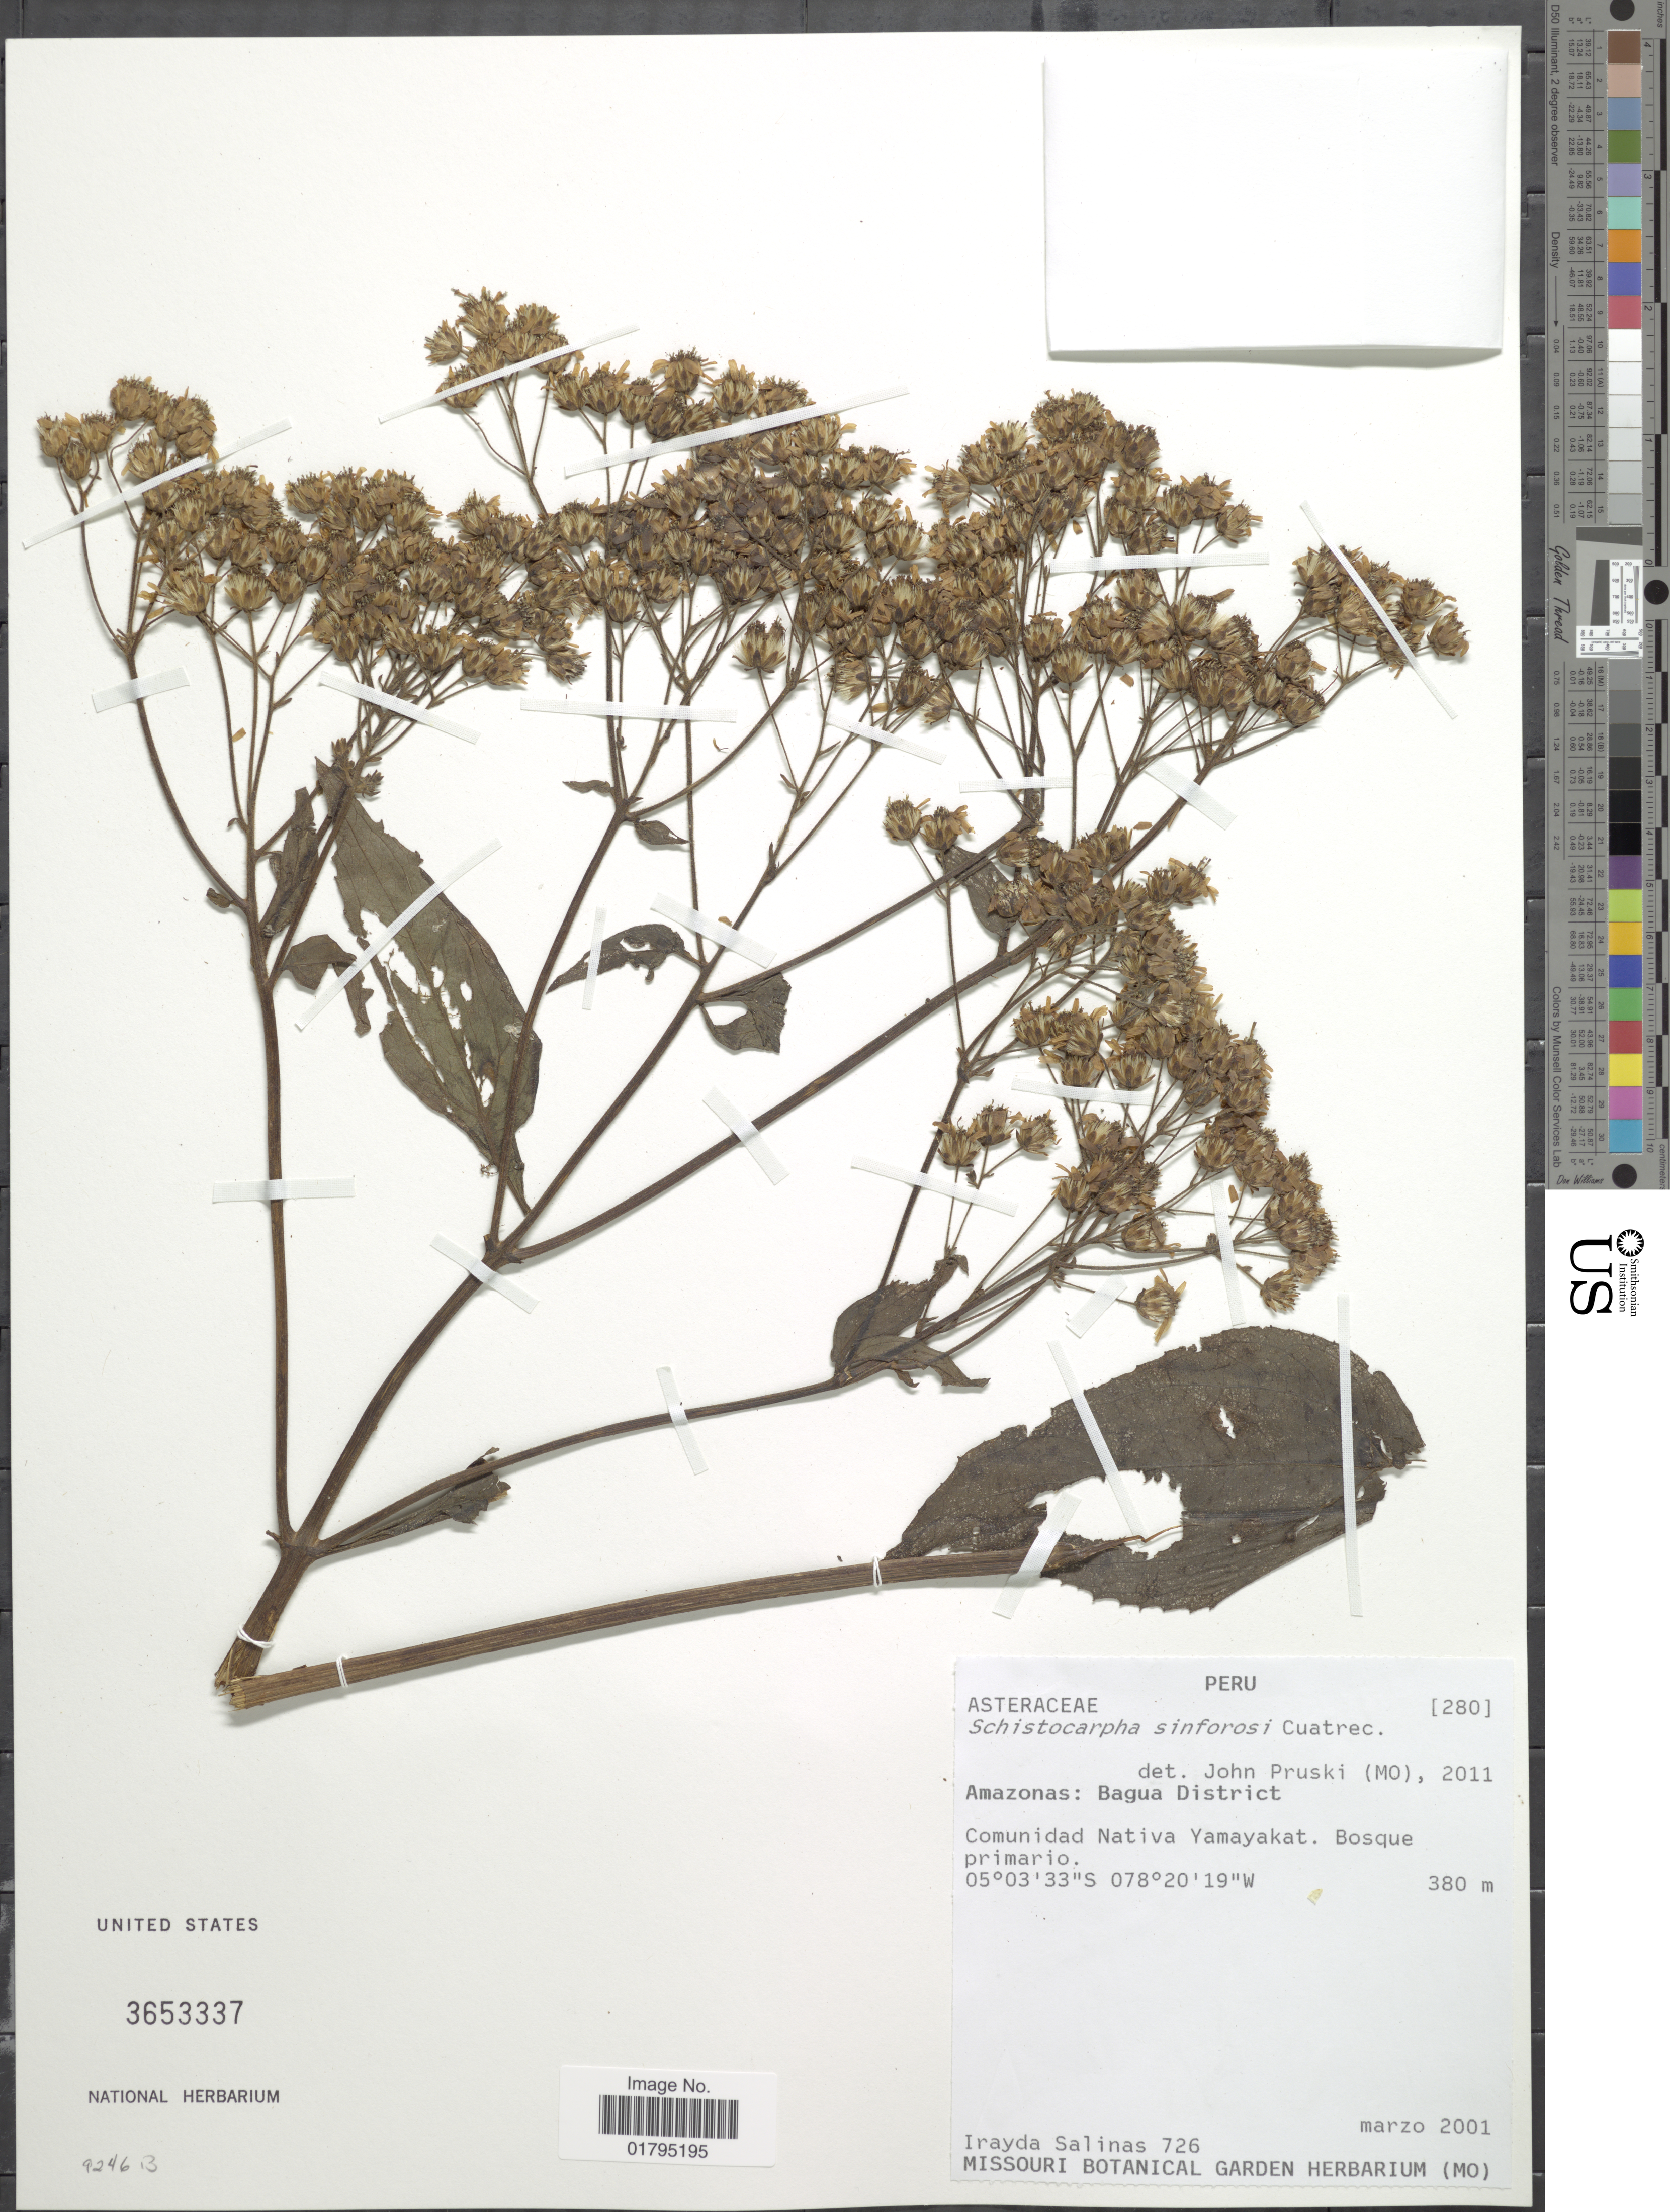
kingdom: Plantae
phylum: Tracheophyta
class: Magnoliopsida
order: Asterales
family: Asteraceae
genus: Schistocarpha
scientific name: Schistocarpha sinforosii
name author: Cuatrec.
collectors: I. Salinas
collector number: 726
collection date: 2001-03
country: Peru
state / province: Amazonas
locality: Peru, Amazonas: Bagua District. Comunidad Nativa Yamayakat.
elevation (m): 380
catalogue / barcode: US 3653337